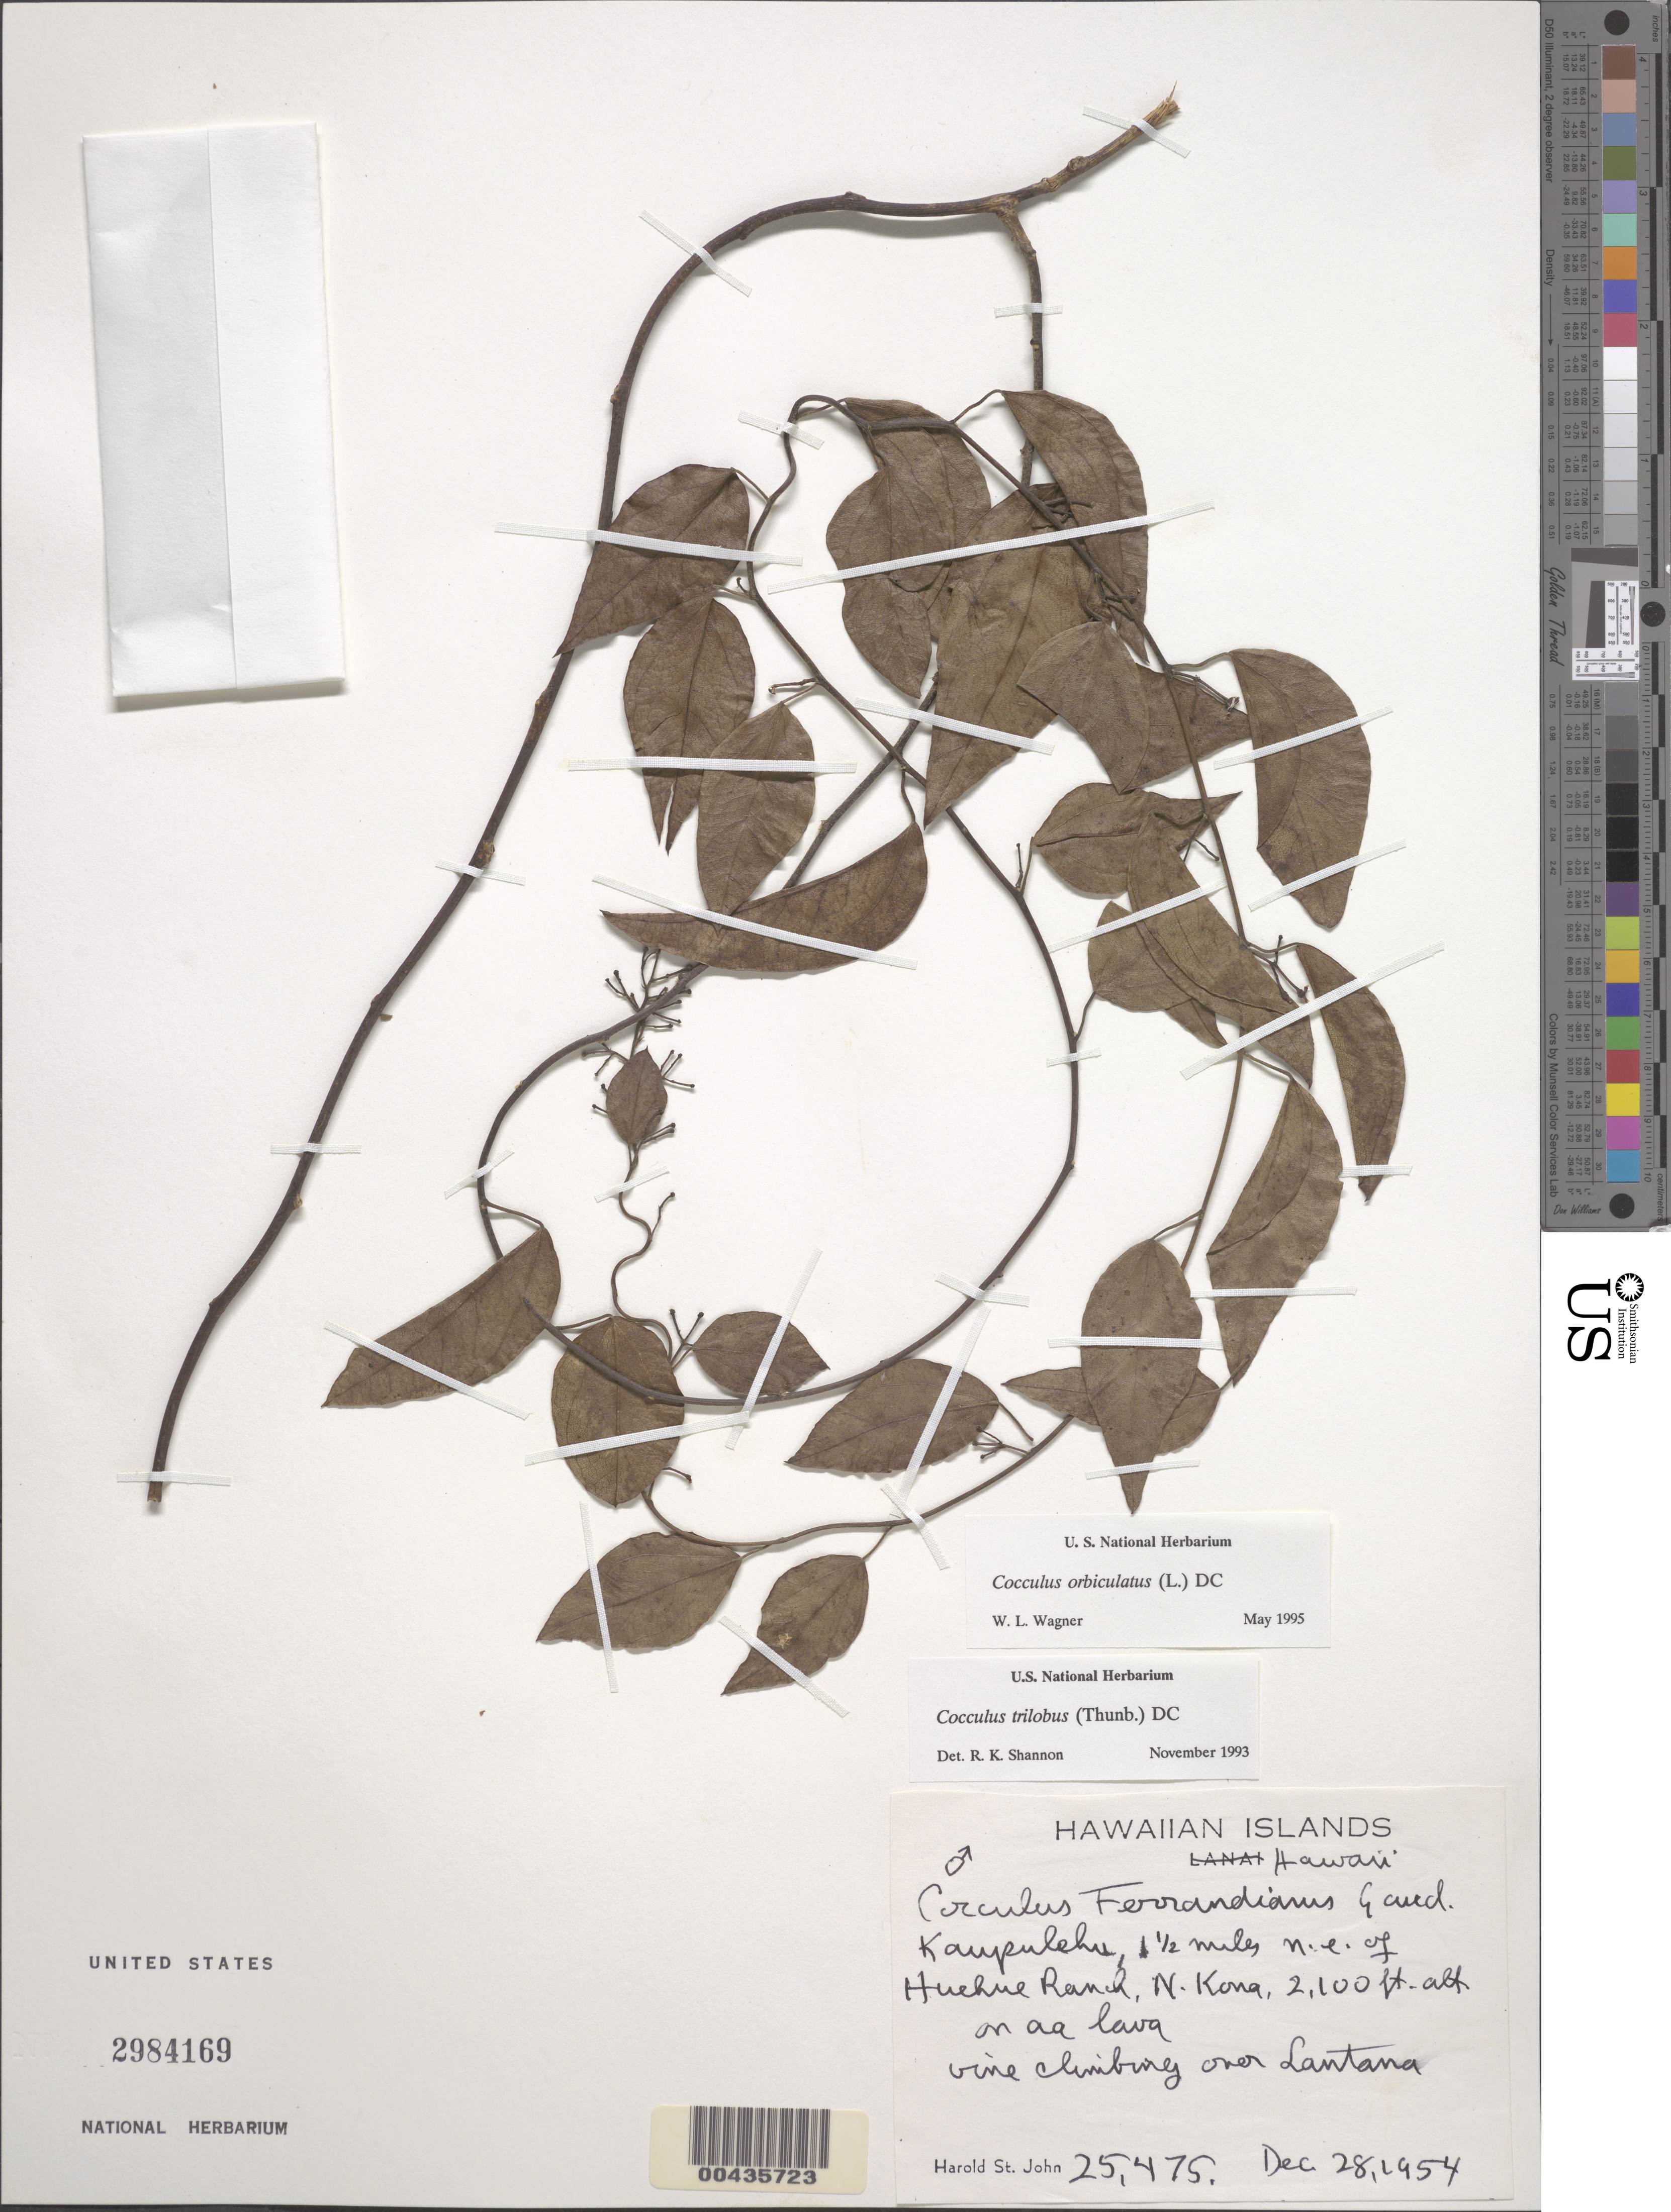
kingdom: Plantae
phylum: Tracheophyta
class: Magnoliopsida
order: Ranunculales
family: Menispermaceae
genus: Cocculus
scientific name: Cocculus orbiculatus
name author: (L.) DC.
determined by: Wagner, W. L., (BOT), Smithsonian Institution - National Museum of Natural History (UNITED STATES)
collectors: H. St. John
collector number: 25475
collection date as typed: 28 Dec 1954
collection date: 1954-12-28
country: United States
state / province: Hawaii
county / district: Hawaii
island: Hawaii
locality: Kaupulehu, 1.5 mi NE of Huehue Ranch, N Kona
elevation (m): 640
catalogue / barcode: US 2984169